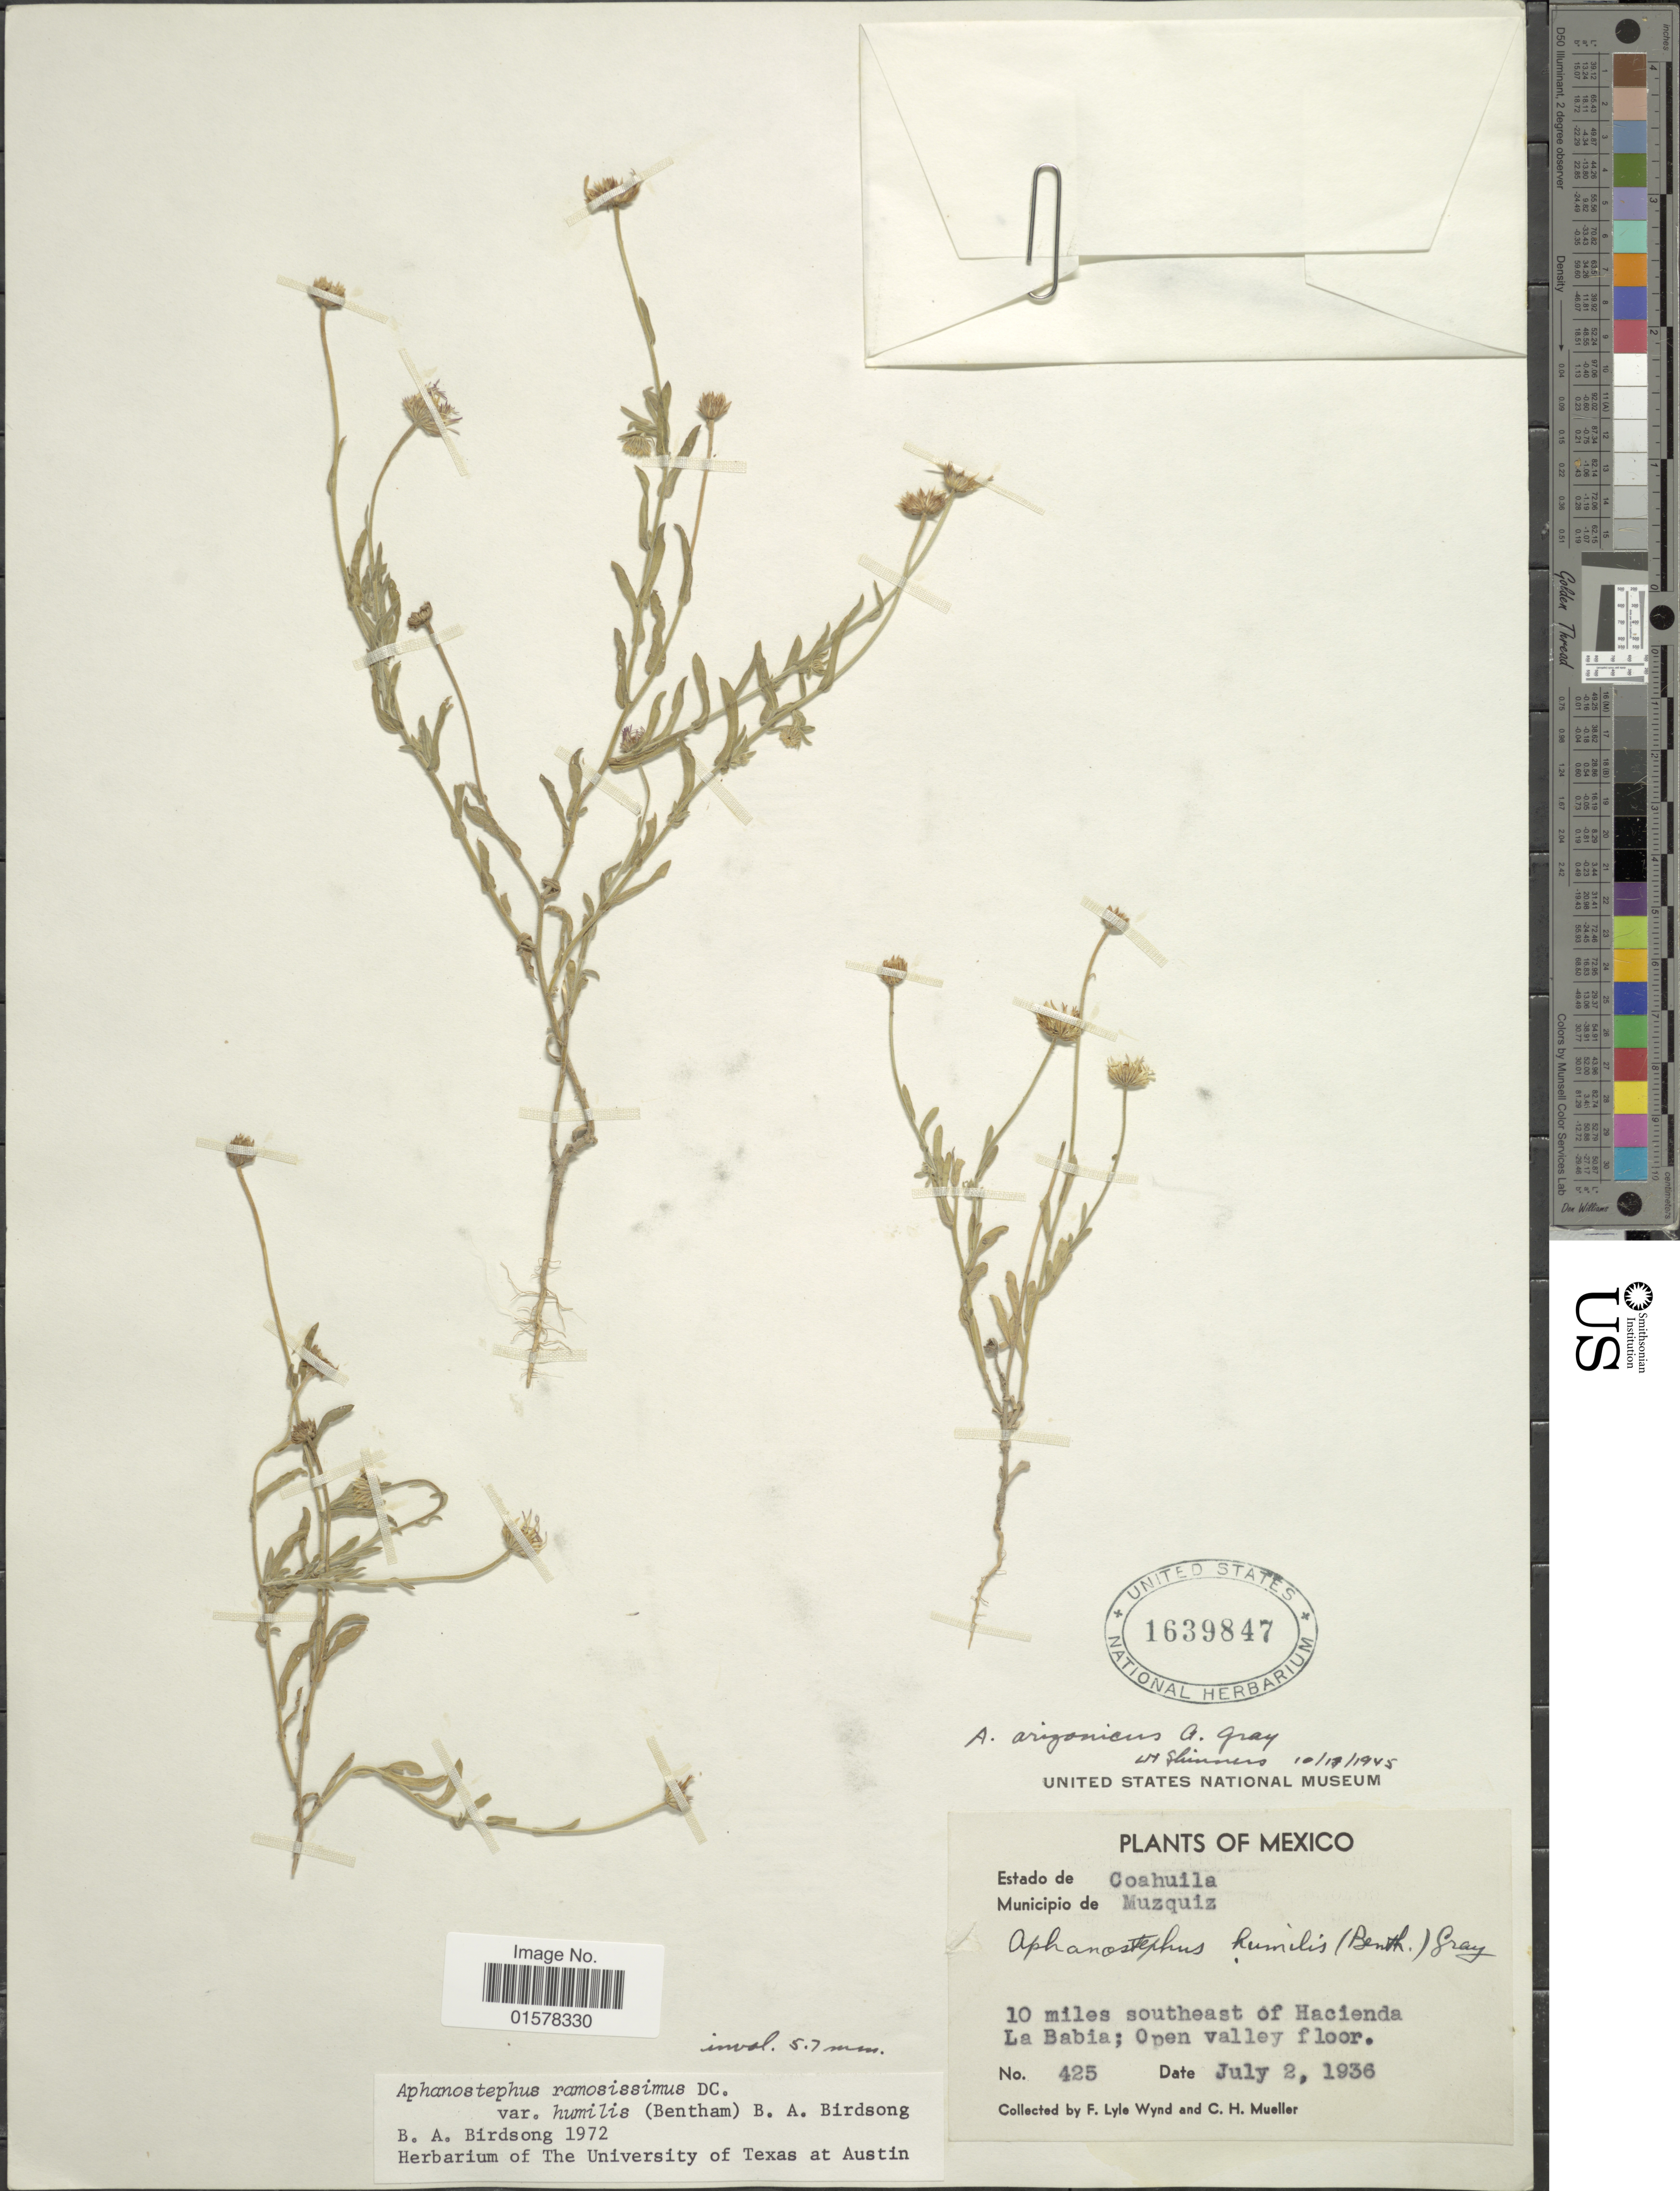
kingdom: Plantae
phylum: Tracheophyta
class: Magnoliopsida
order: Asterales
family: Asteraceae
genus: Aphanostephus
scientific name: Aphanostephus ramosissimus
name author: DC.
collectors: F. L. Wynd & C. H. Mueller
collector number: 425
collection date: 1936-07-02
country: Mexico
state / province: Coahuila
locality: Mexico. Estado de Coahuila. Municipio de Muzquiz. 10 miles southeast of hacienda la Babia; Open valley floor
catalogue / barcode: US 1639847